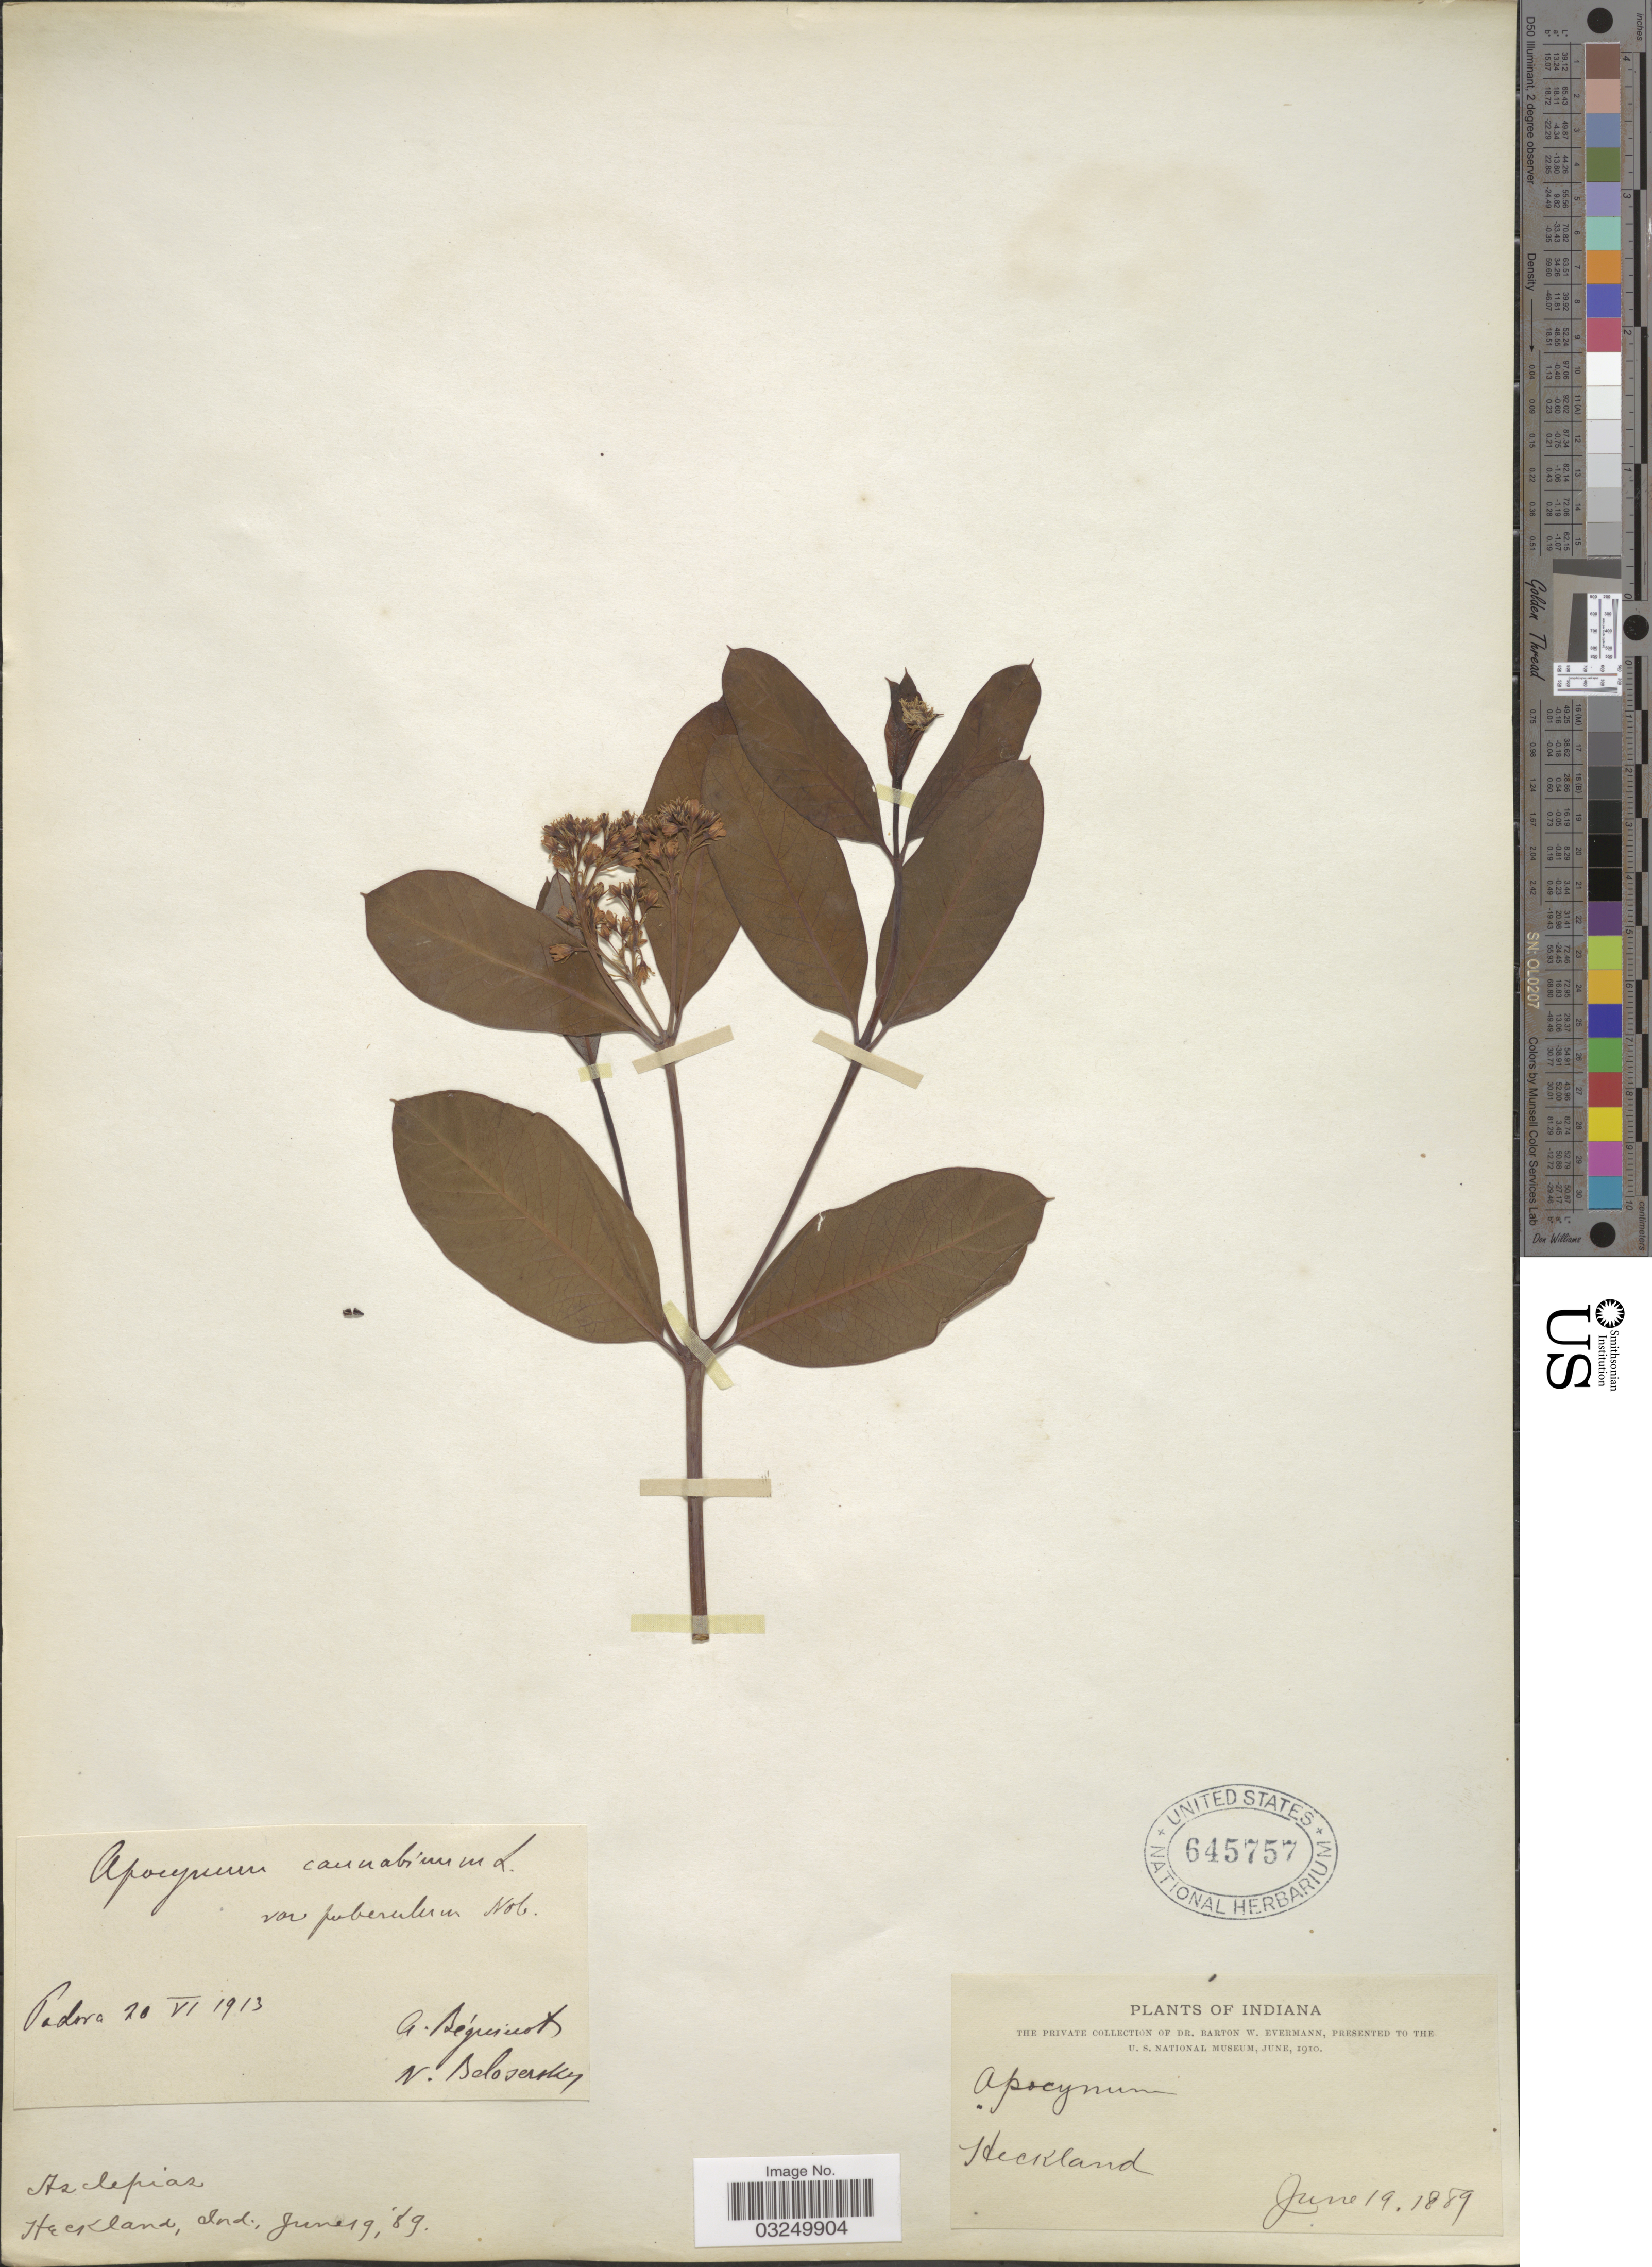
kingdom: Plantae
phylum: Tracheophyta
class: Magnoliopsida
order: Gentianales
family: Apocynaceae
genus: Apocynum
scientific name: Apocynum cannabinum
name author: L.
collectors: B. W. Evermann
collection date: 1889-06-19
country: United States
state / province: Indiana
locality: Heckland.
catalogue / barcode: US 645757